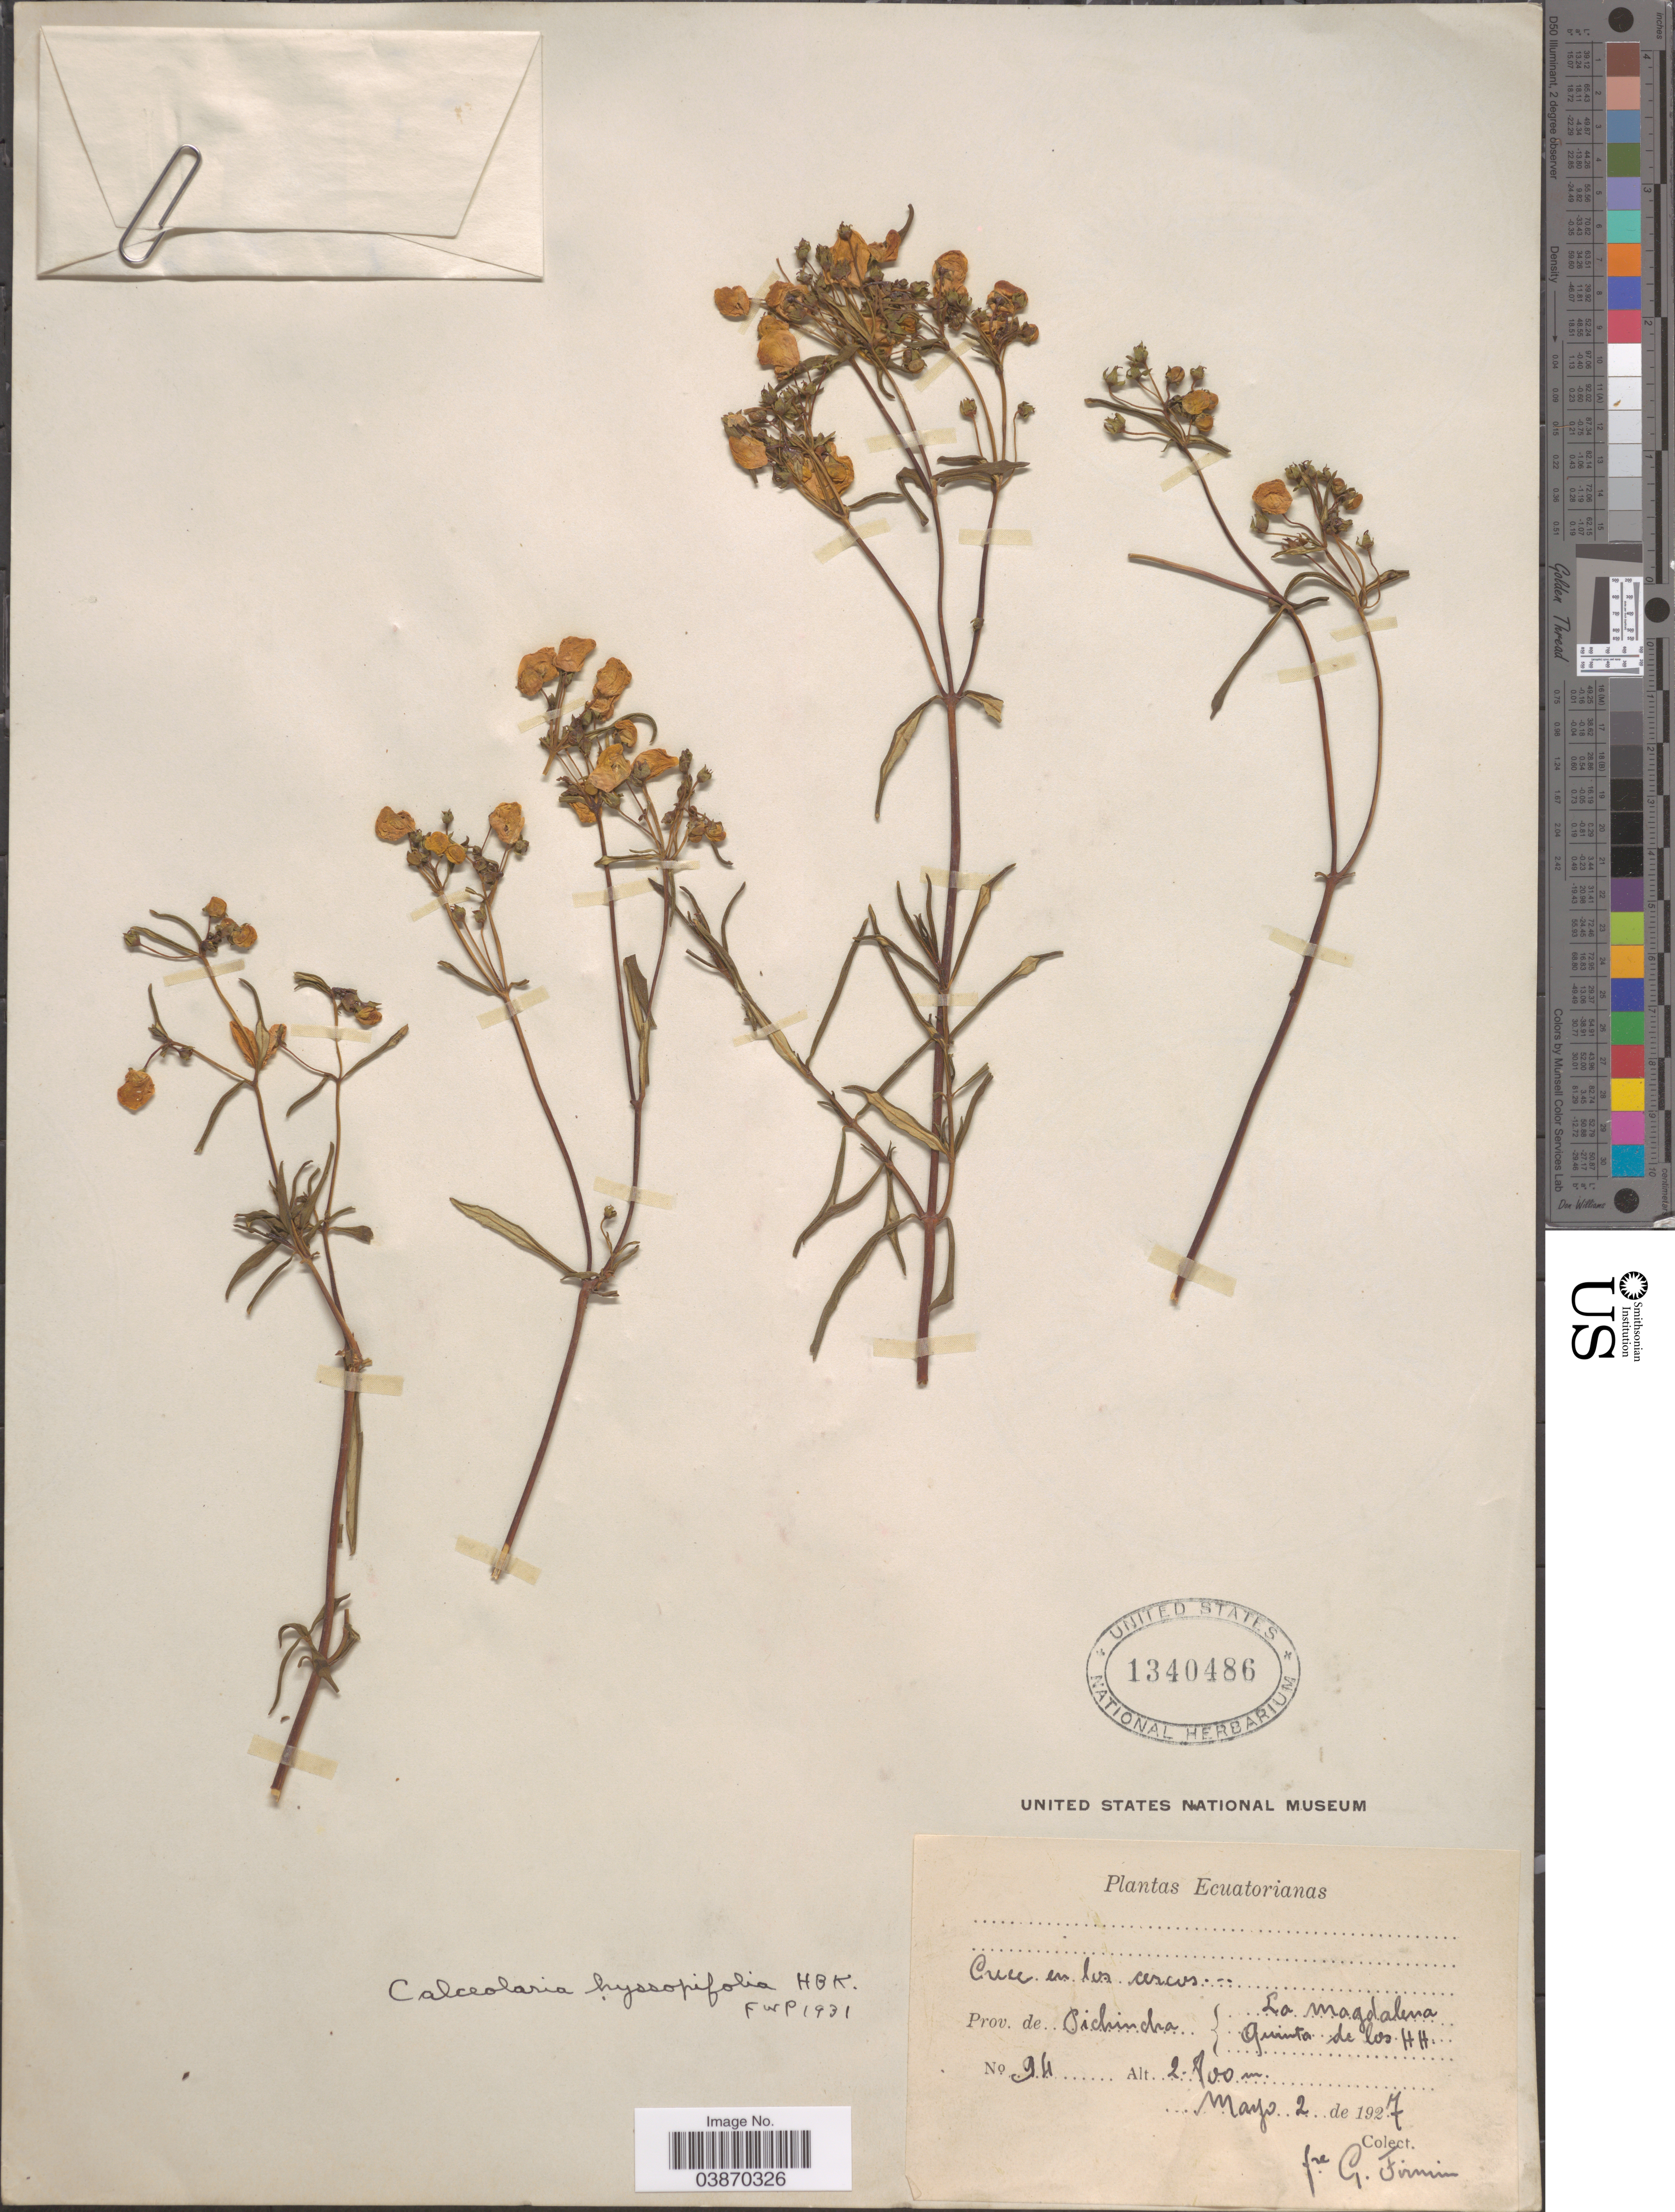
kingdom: Plantae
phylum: Tracheophyta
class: Magnoliopsida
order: Lamiales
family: Calceolariaceae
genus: Calceolaria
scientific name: Calceolaria hyssopifolia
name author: Kunth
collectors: F. Firmin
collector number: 94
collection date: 1927-05-02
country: Ecuador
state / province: Pichincha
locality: La Magdalena Quinta de los HH.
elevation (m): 2800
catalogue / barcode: US 1340486